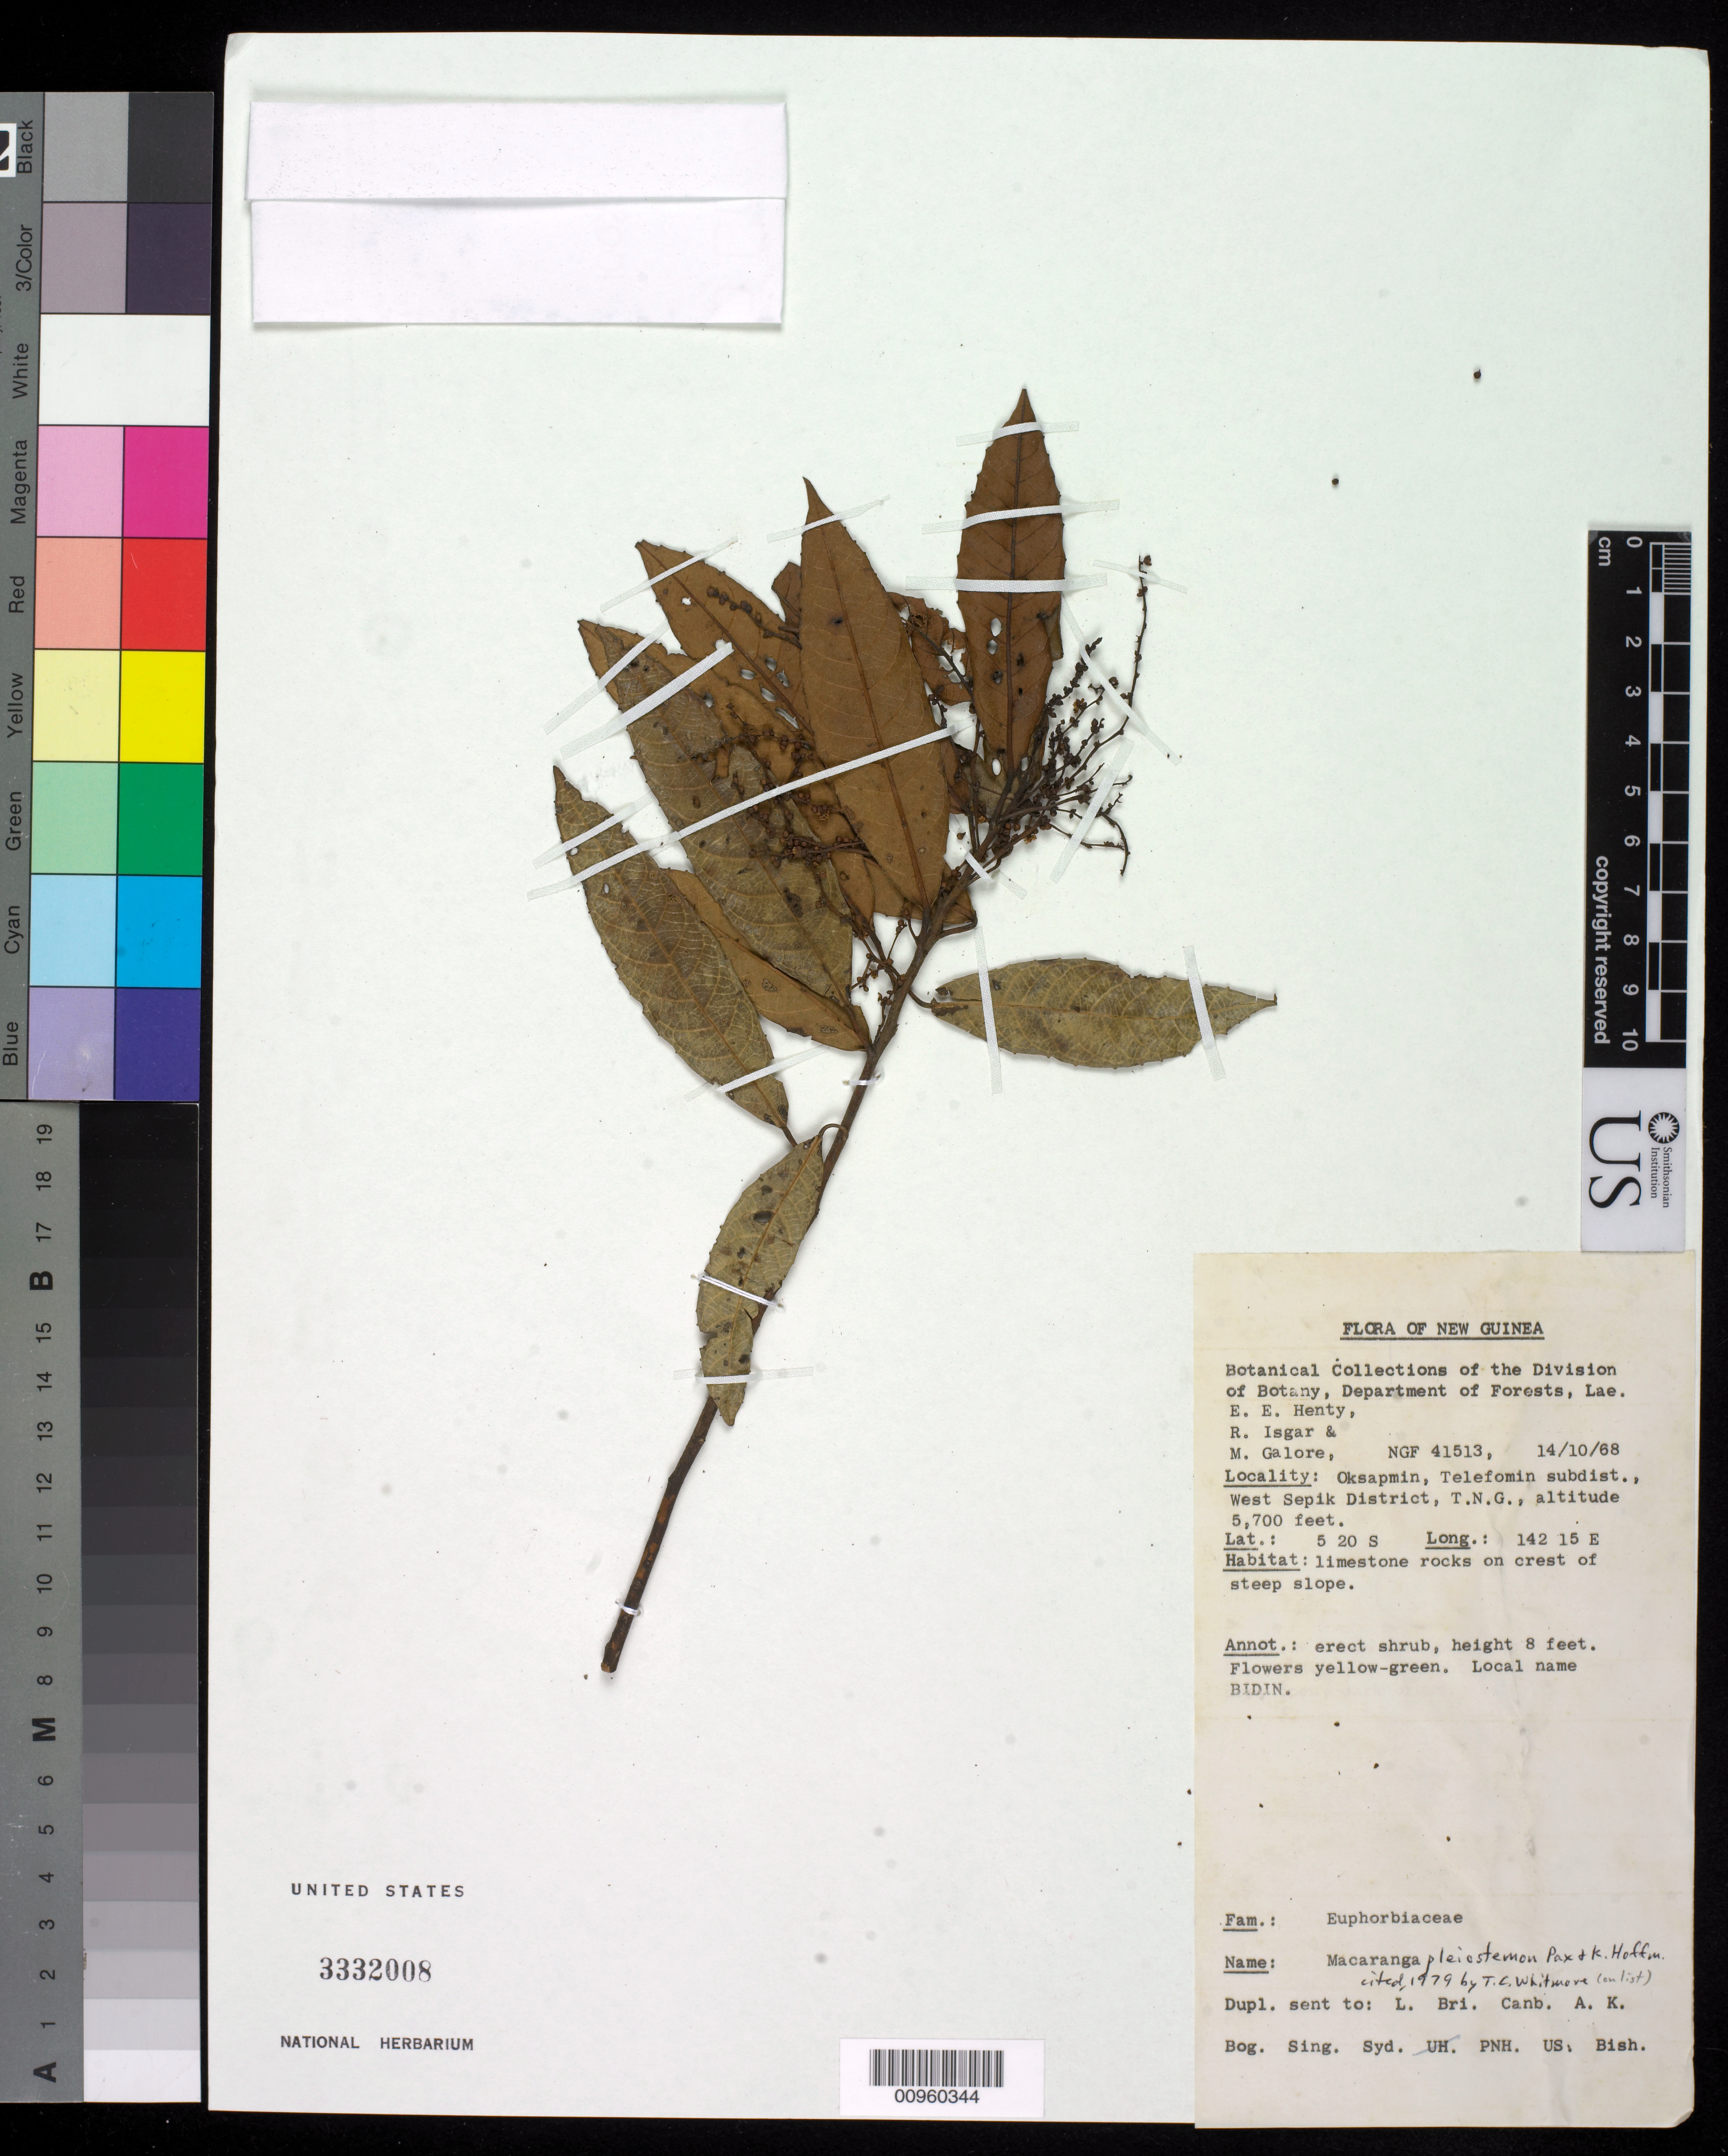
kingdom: Plantae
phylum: Tracheophyta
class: Magnoliopsida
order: Malpighiales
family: Euphorbiaceae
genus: Macaranga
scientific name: Macaranga pleiostemon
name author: Pax & K. Hoffm.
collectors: E. Henty, R. Isgar & M. Galore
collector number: NGF 41513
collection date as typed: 14 Oct 1968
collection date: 1968-10-14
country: Papua New Guinea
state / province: Sandaun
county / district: Telefomin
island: New Guinea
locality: Oksapmin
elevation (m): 1737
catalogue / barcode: US 3332008